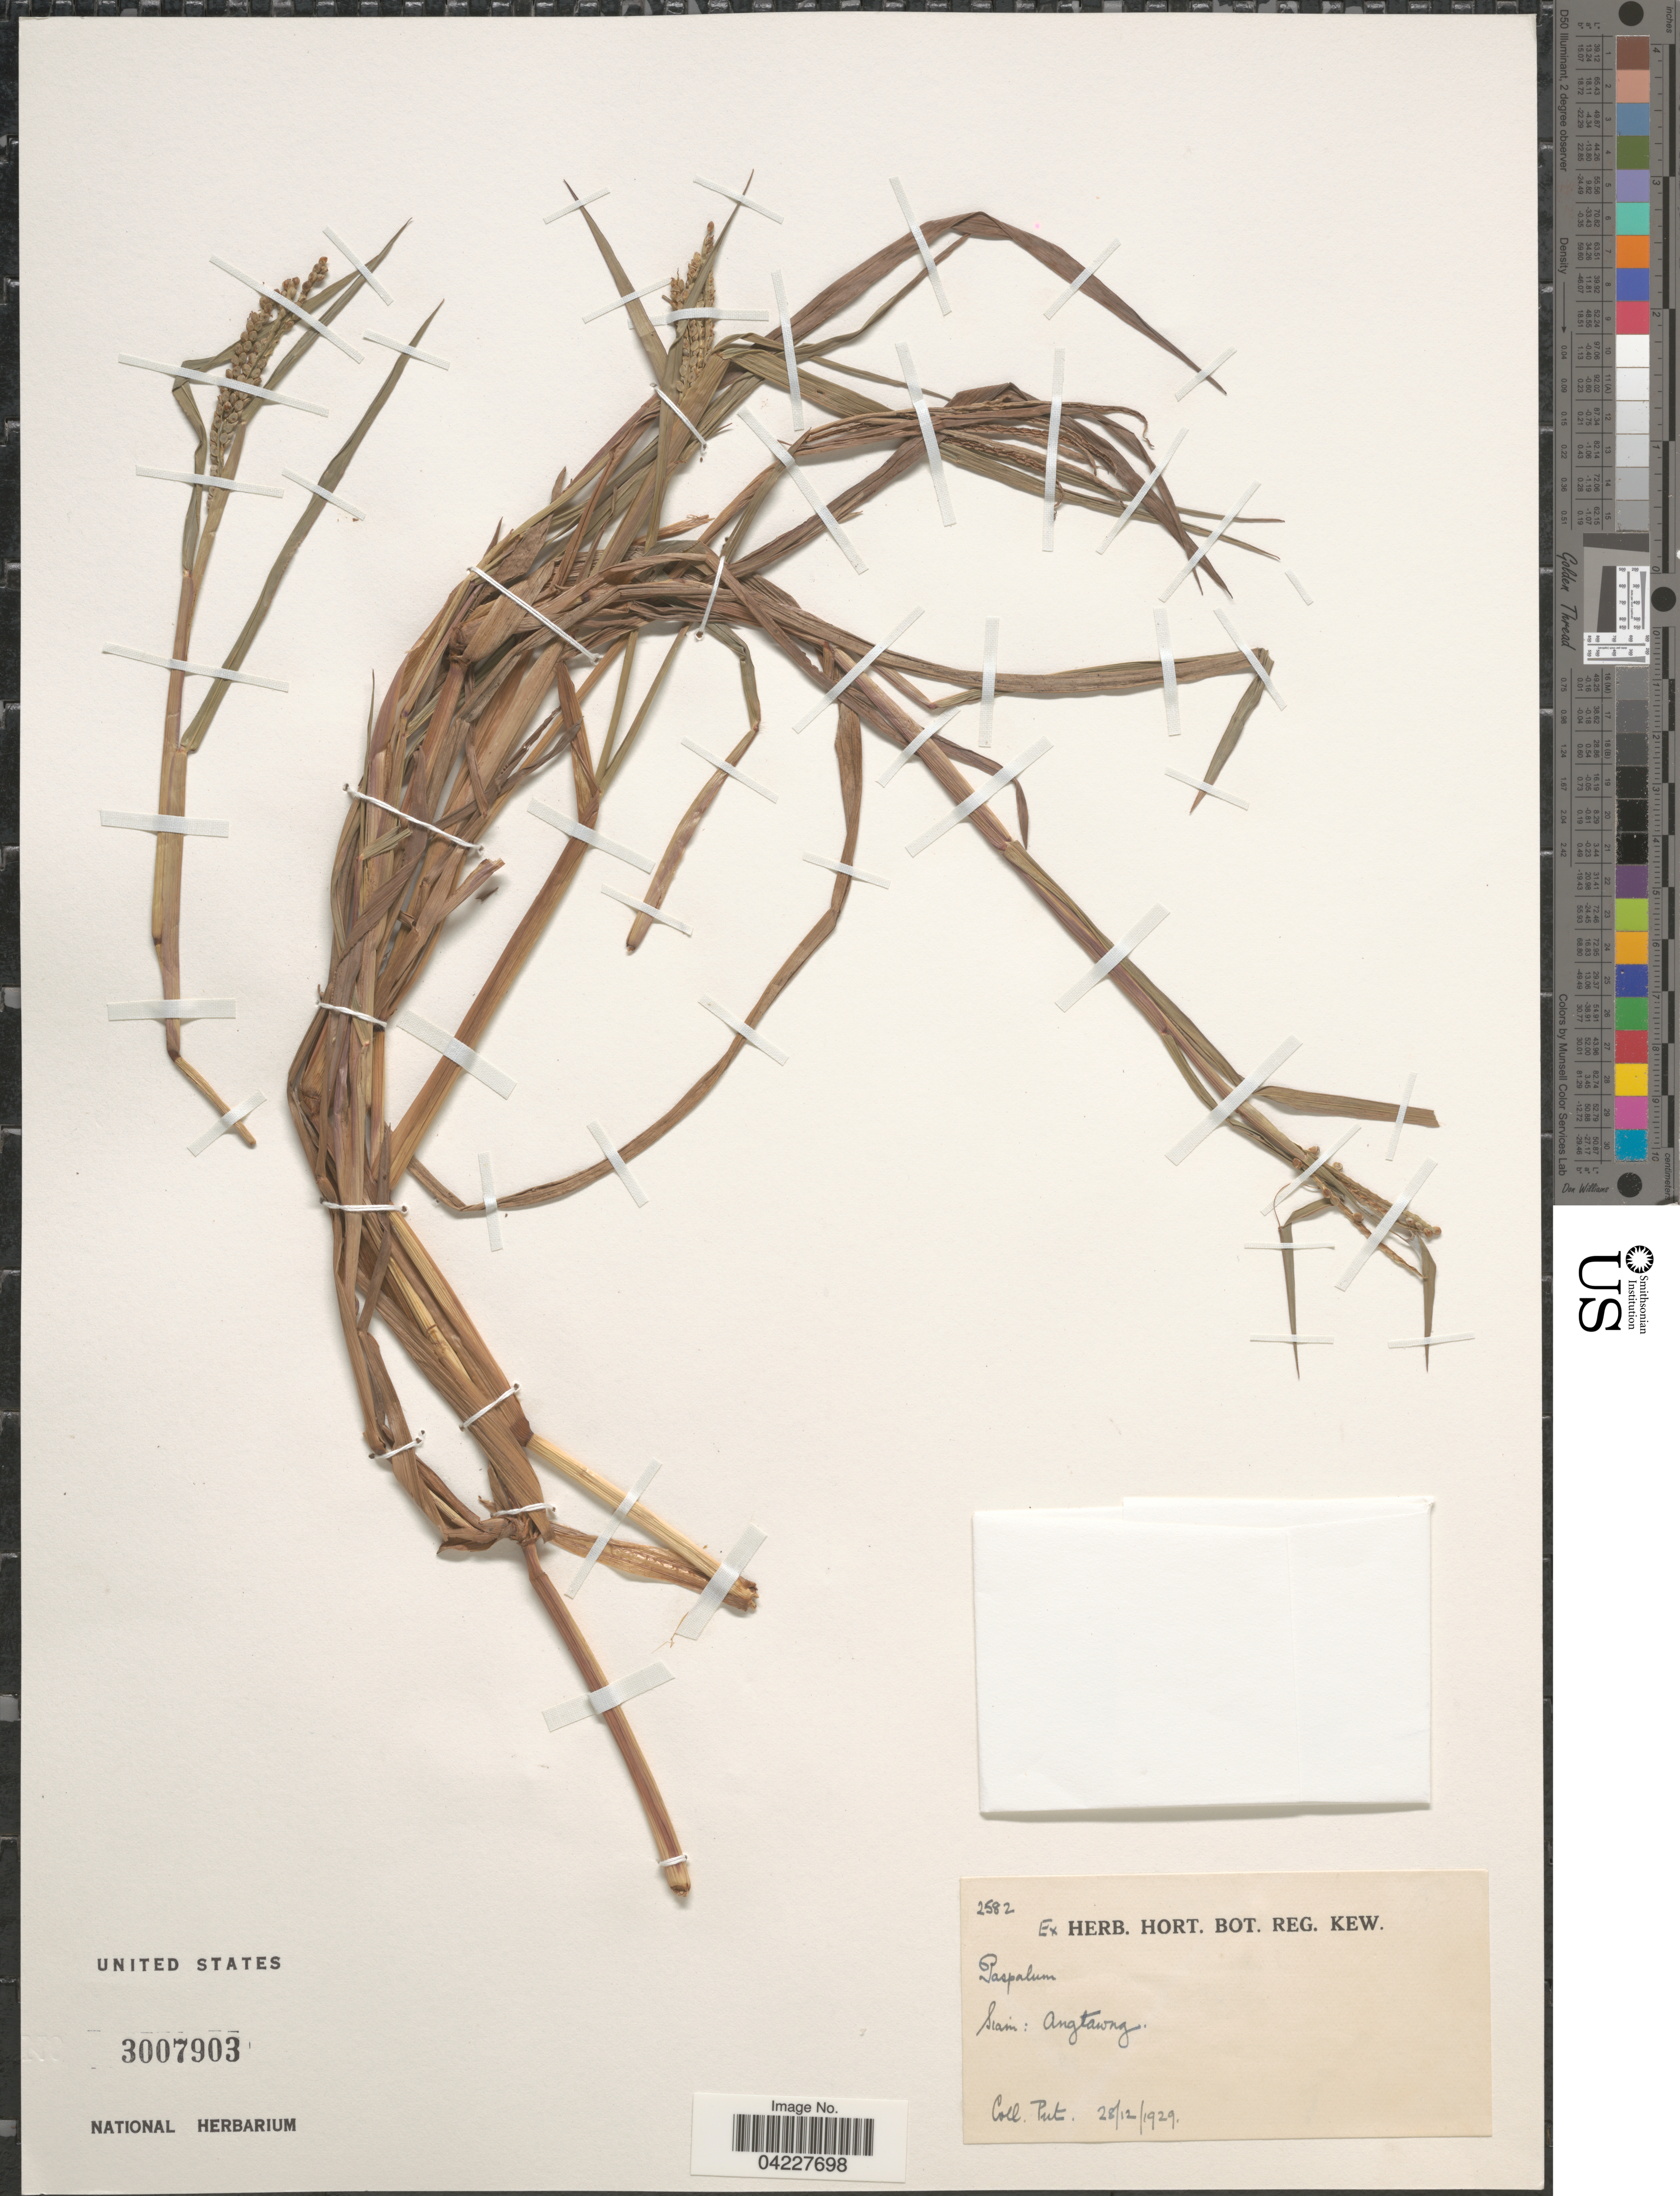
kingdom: Plantae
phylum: Tracheophyta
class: Liliopsida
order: Poales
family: Poaceae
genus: Paspalum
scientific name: Paspalum sp.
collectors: -. Put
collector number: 2582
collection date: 1929-12-28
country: Thailand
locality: Siam: Angtawng.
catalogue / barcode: US 3007903